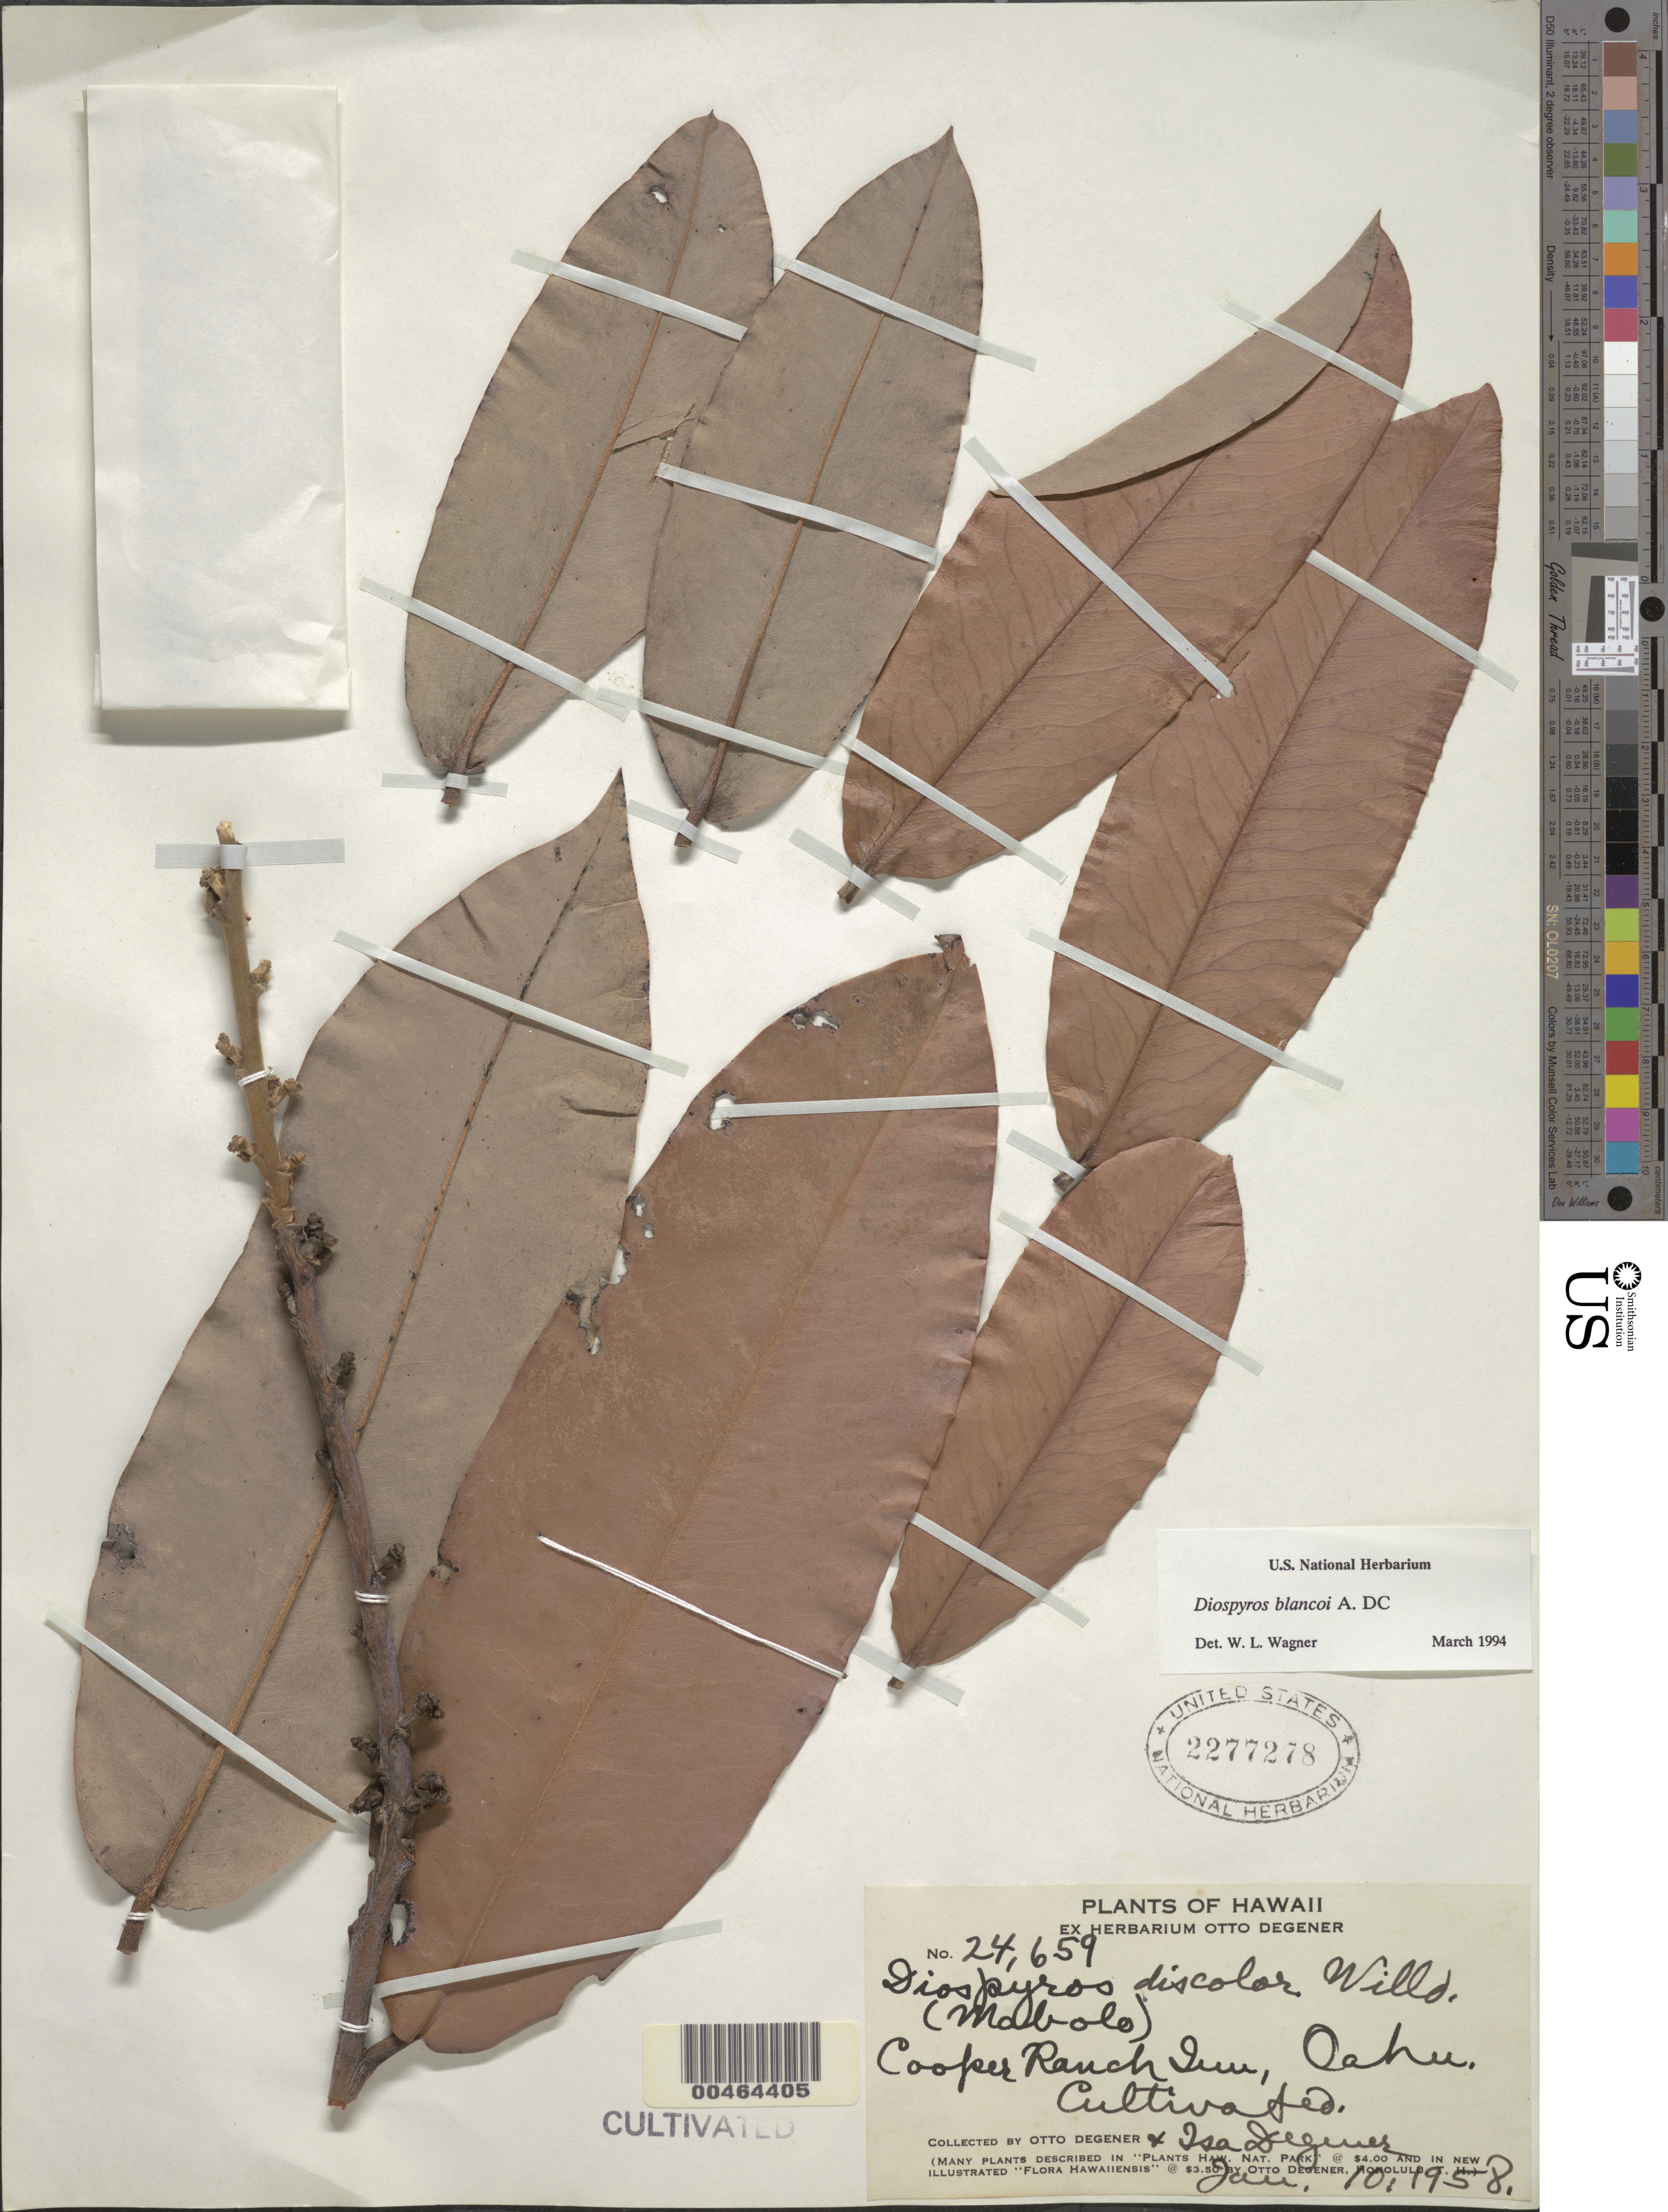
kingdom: Plantae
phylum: Tracheophyta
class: Magnoliopsida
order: Ericales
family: Ebenaceae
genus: Diospyros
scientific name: Diospyros blancoi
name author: A. DC.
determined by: Wagner, W. L., (BOT), Smithsonian Institution - National Museum of Natural History (UNITED STATES)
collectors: O. Degener & I. Degener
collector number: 24659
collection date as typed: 10 Jan 1958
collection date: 1958-01-10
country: United States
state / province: Hawaii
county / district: Honolulu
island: Oahu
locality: Cooper Ranch Inn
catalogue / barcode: US 2277278